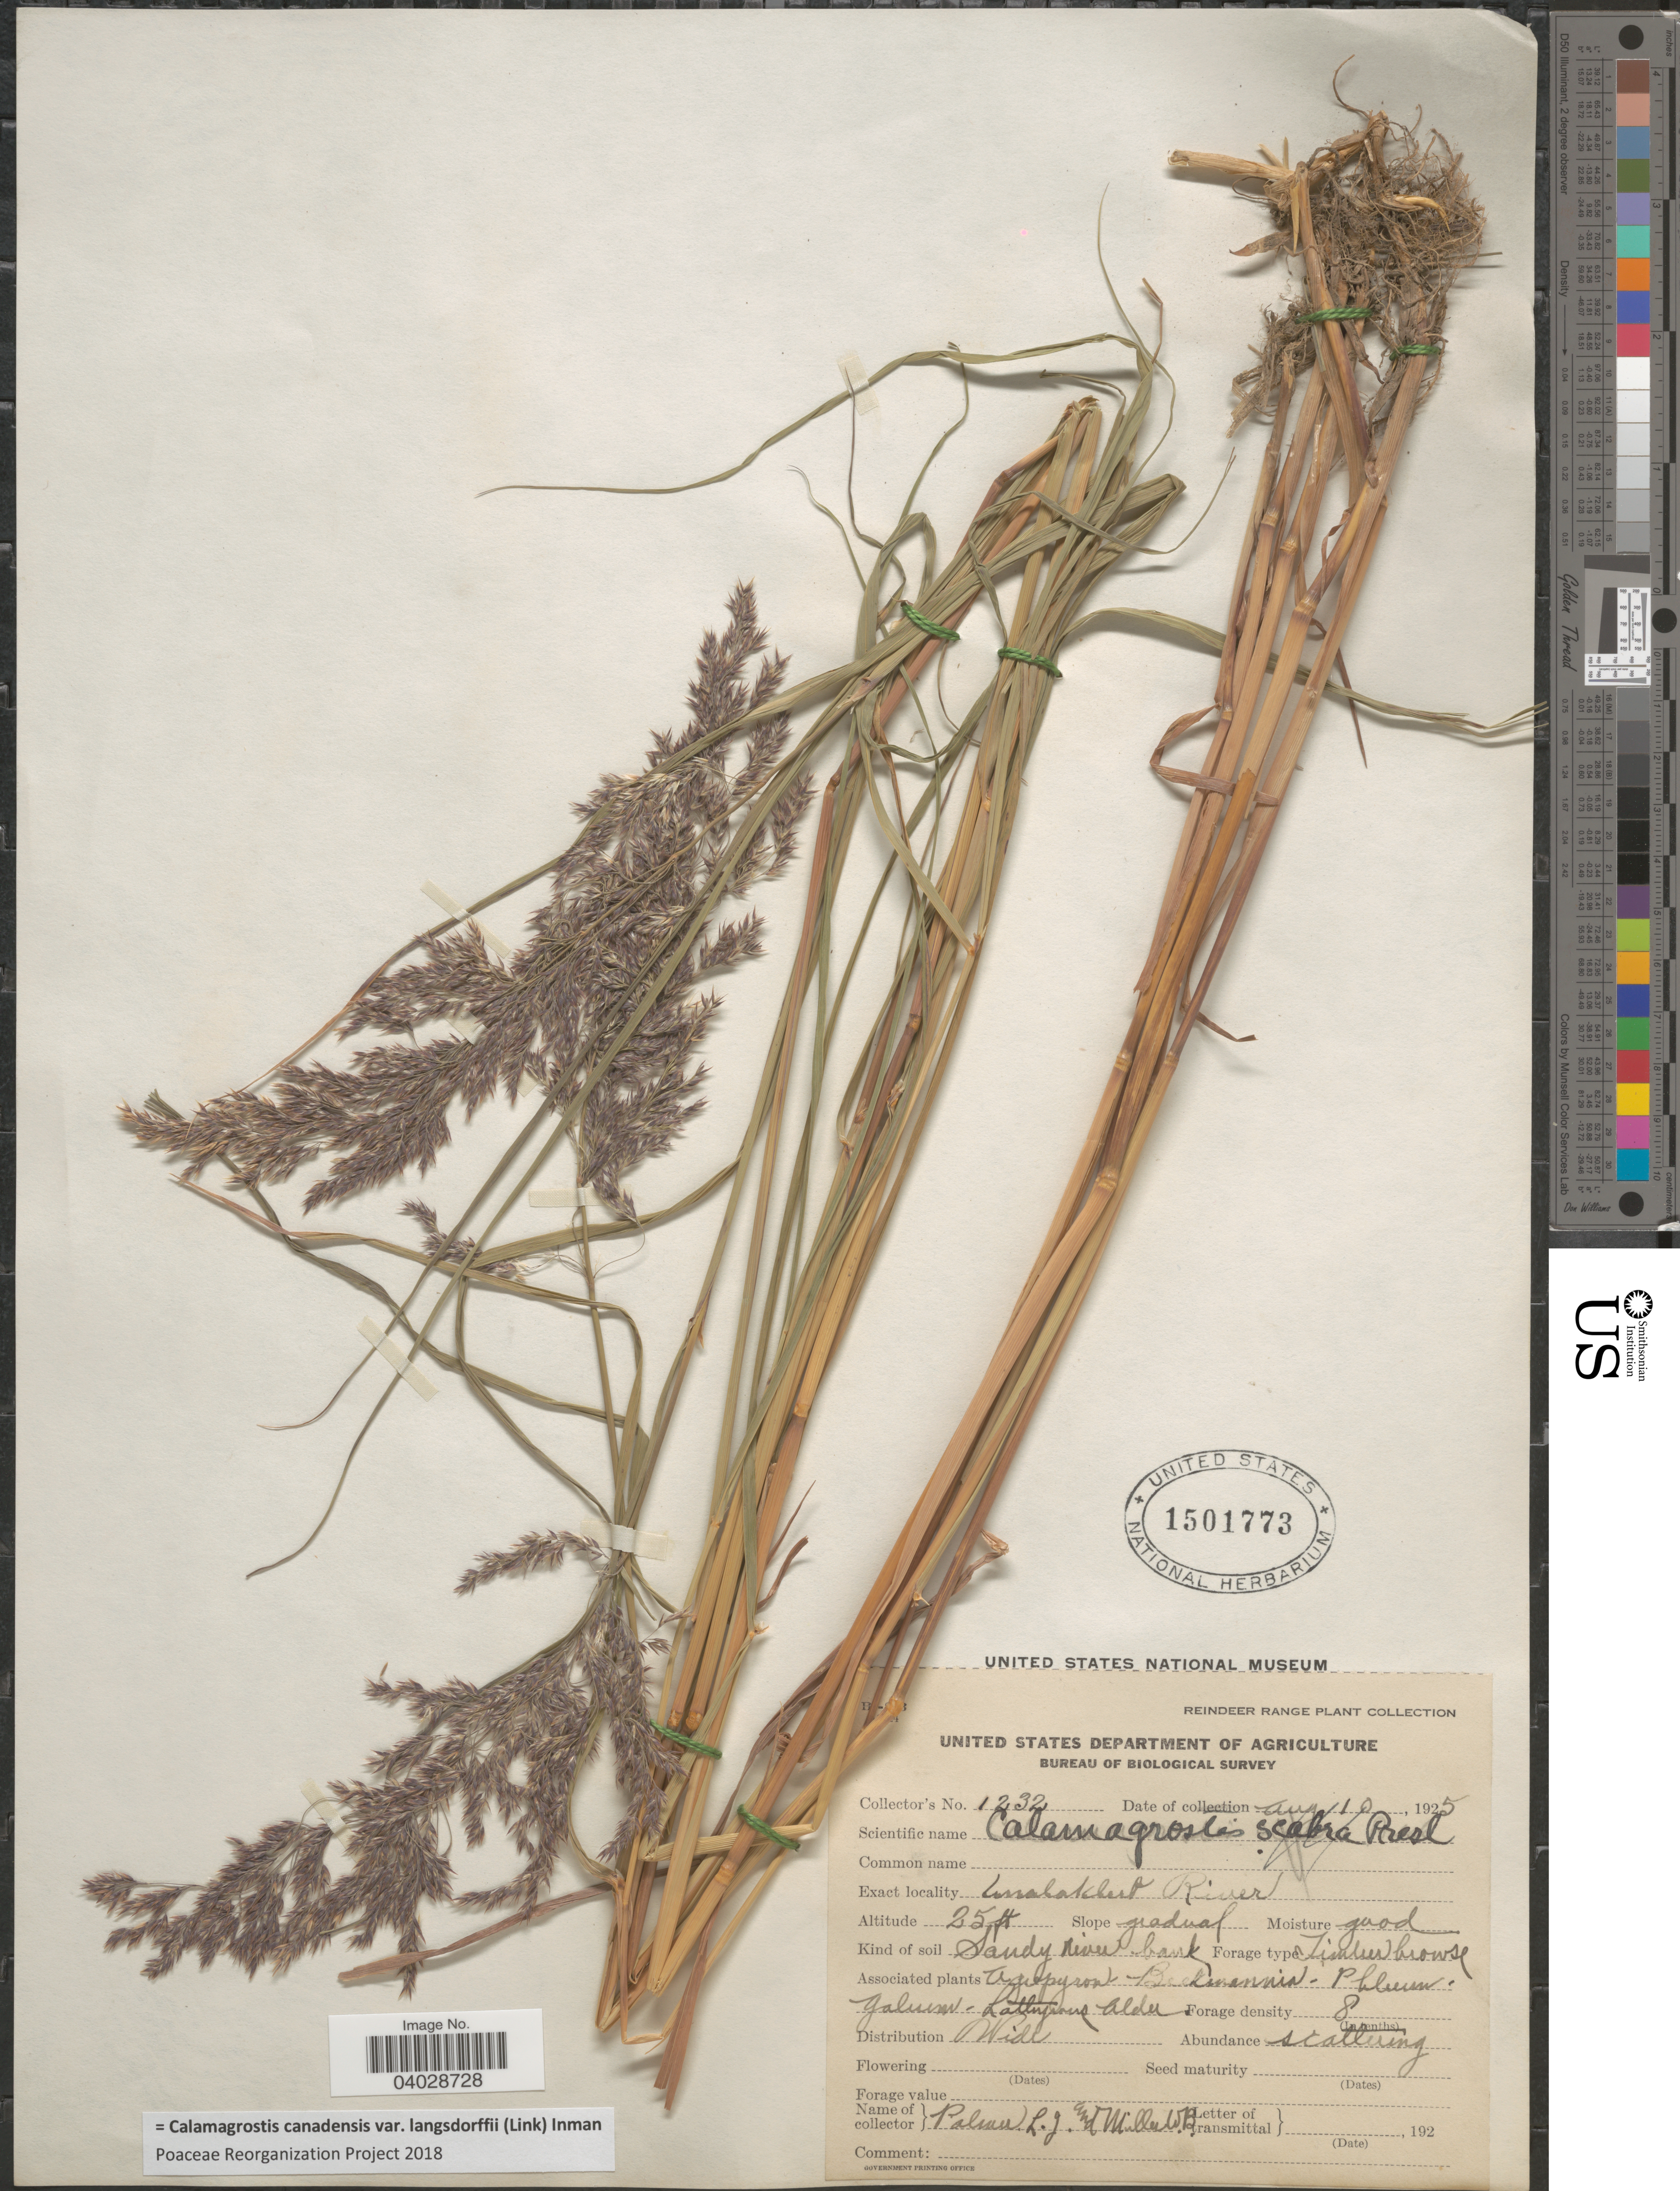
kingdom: Plantae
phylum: Tracheophyta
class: Liliopsida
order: Poales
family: Poaceae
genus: Calamagrostis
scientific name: Calamagrostis canadensis var. langsdorffii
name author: (Link) Inman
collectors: L. J. Palmer & W. Miller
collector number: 1232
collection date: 1925-08-10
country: United States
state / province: Alaska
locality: Reindeer Range. Unalakleet River. Sandy River bank.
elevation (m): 8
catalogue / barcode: US 1501773